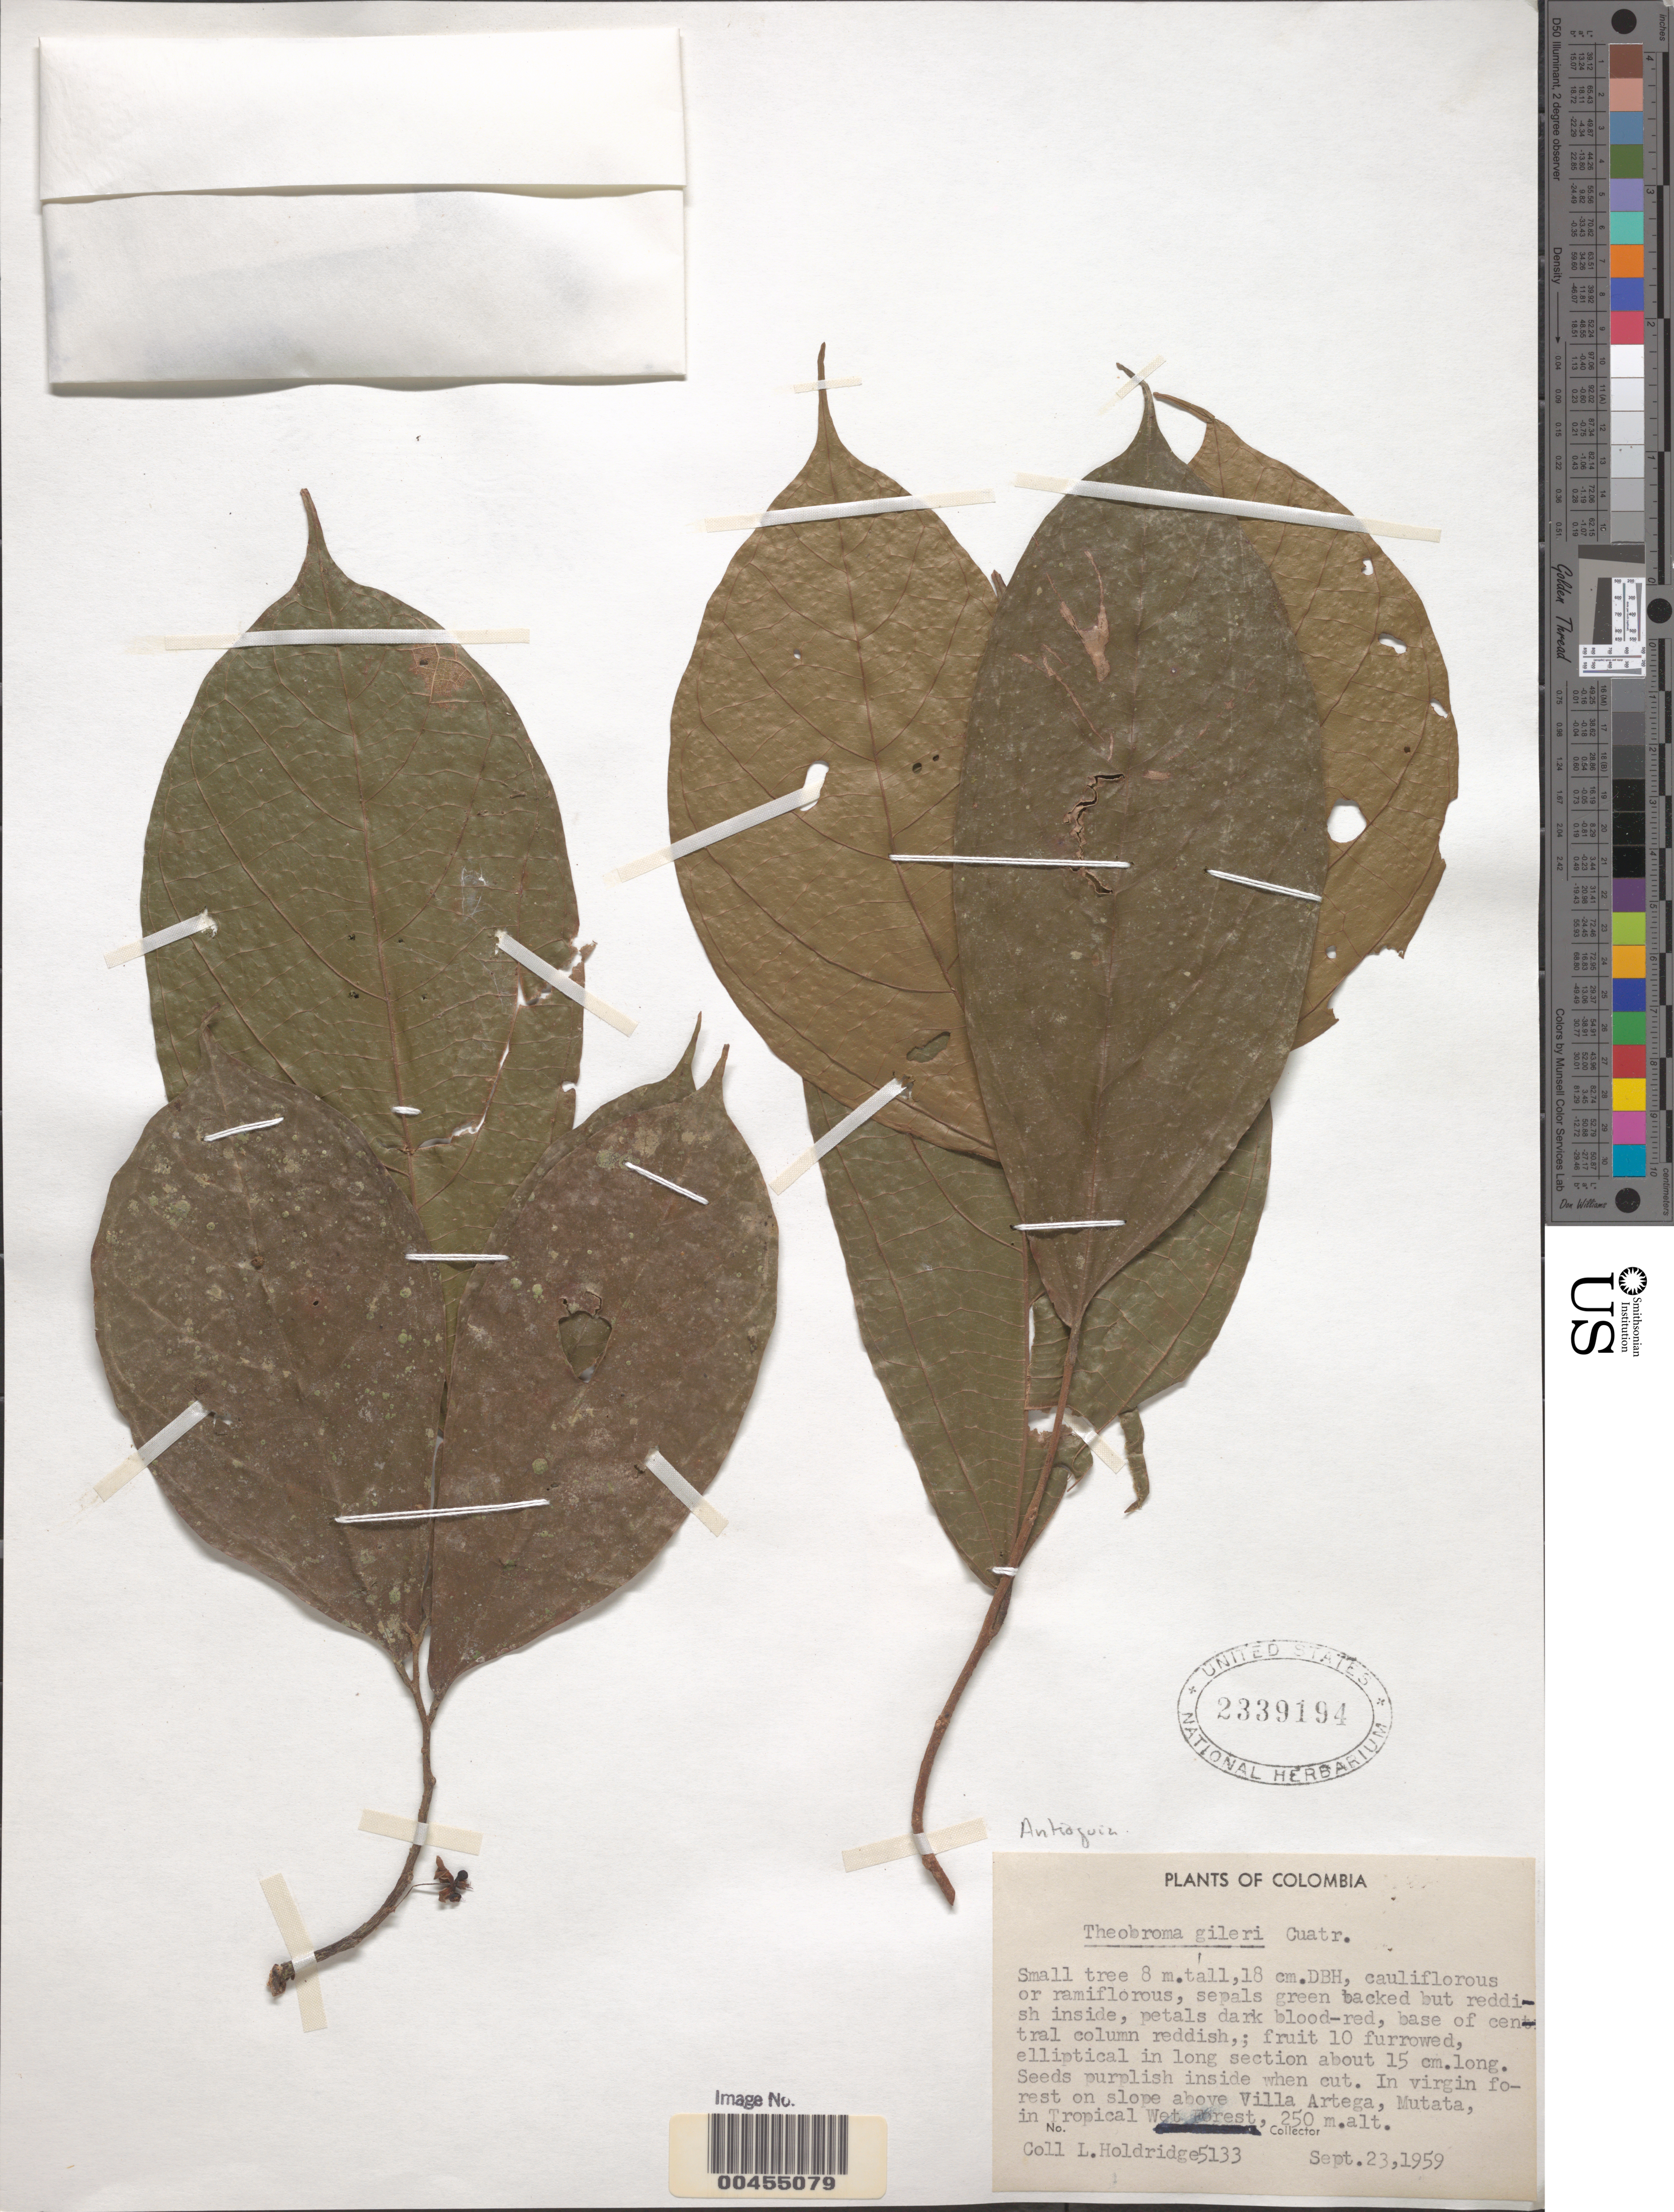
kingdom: Plantae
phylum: Tracheophyta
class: Magnoliopsida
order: Malvales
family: Malvaceae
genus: Theobroma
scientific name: Theobroma gileri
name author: Cuatrec.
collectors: L. Holdridge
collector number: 5133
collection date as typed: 23 Sep 1959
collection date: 1959-09-23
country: Colombia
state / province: Antioquia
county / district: Mutatá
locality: Above Villa Arteaga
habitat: Virgin forest, Tropical wet forest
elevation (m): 250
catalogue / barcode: US 2339194